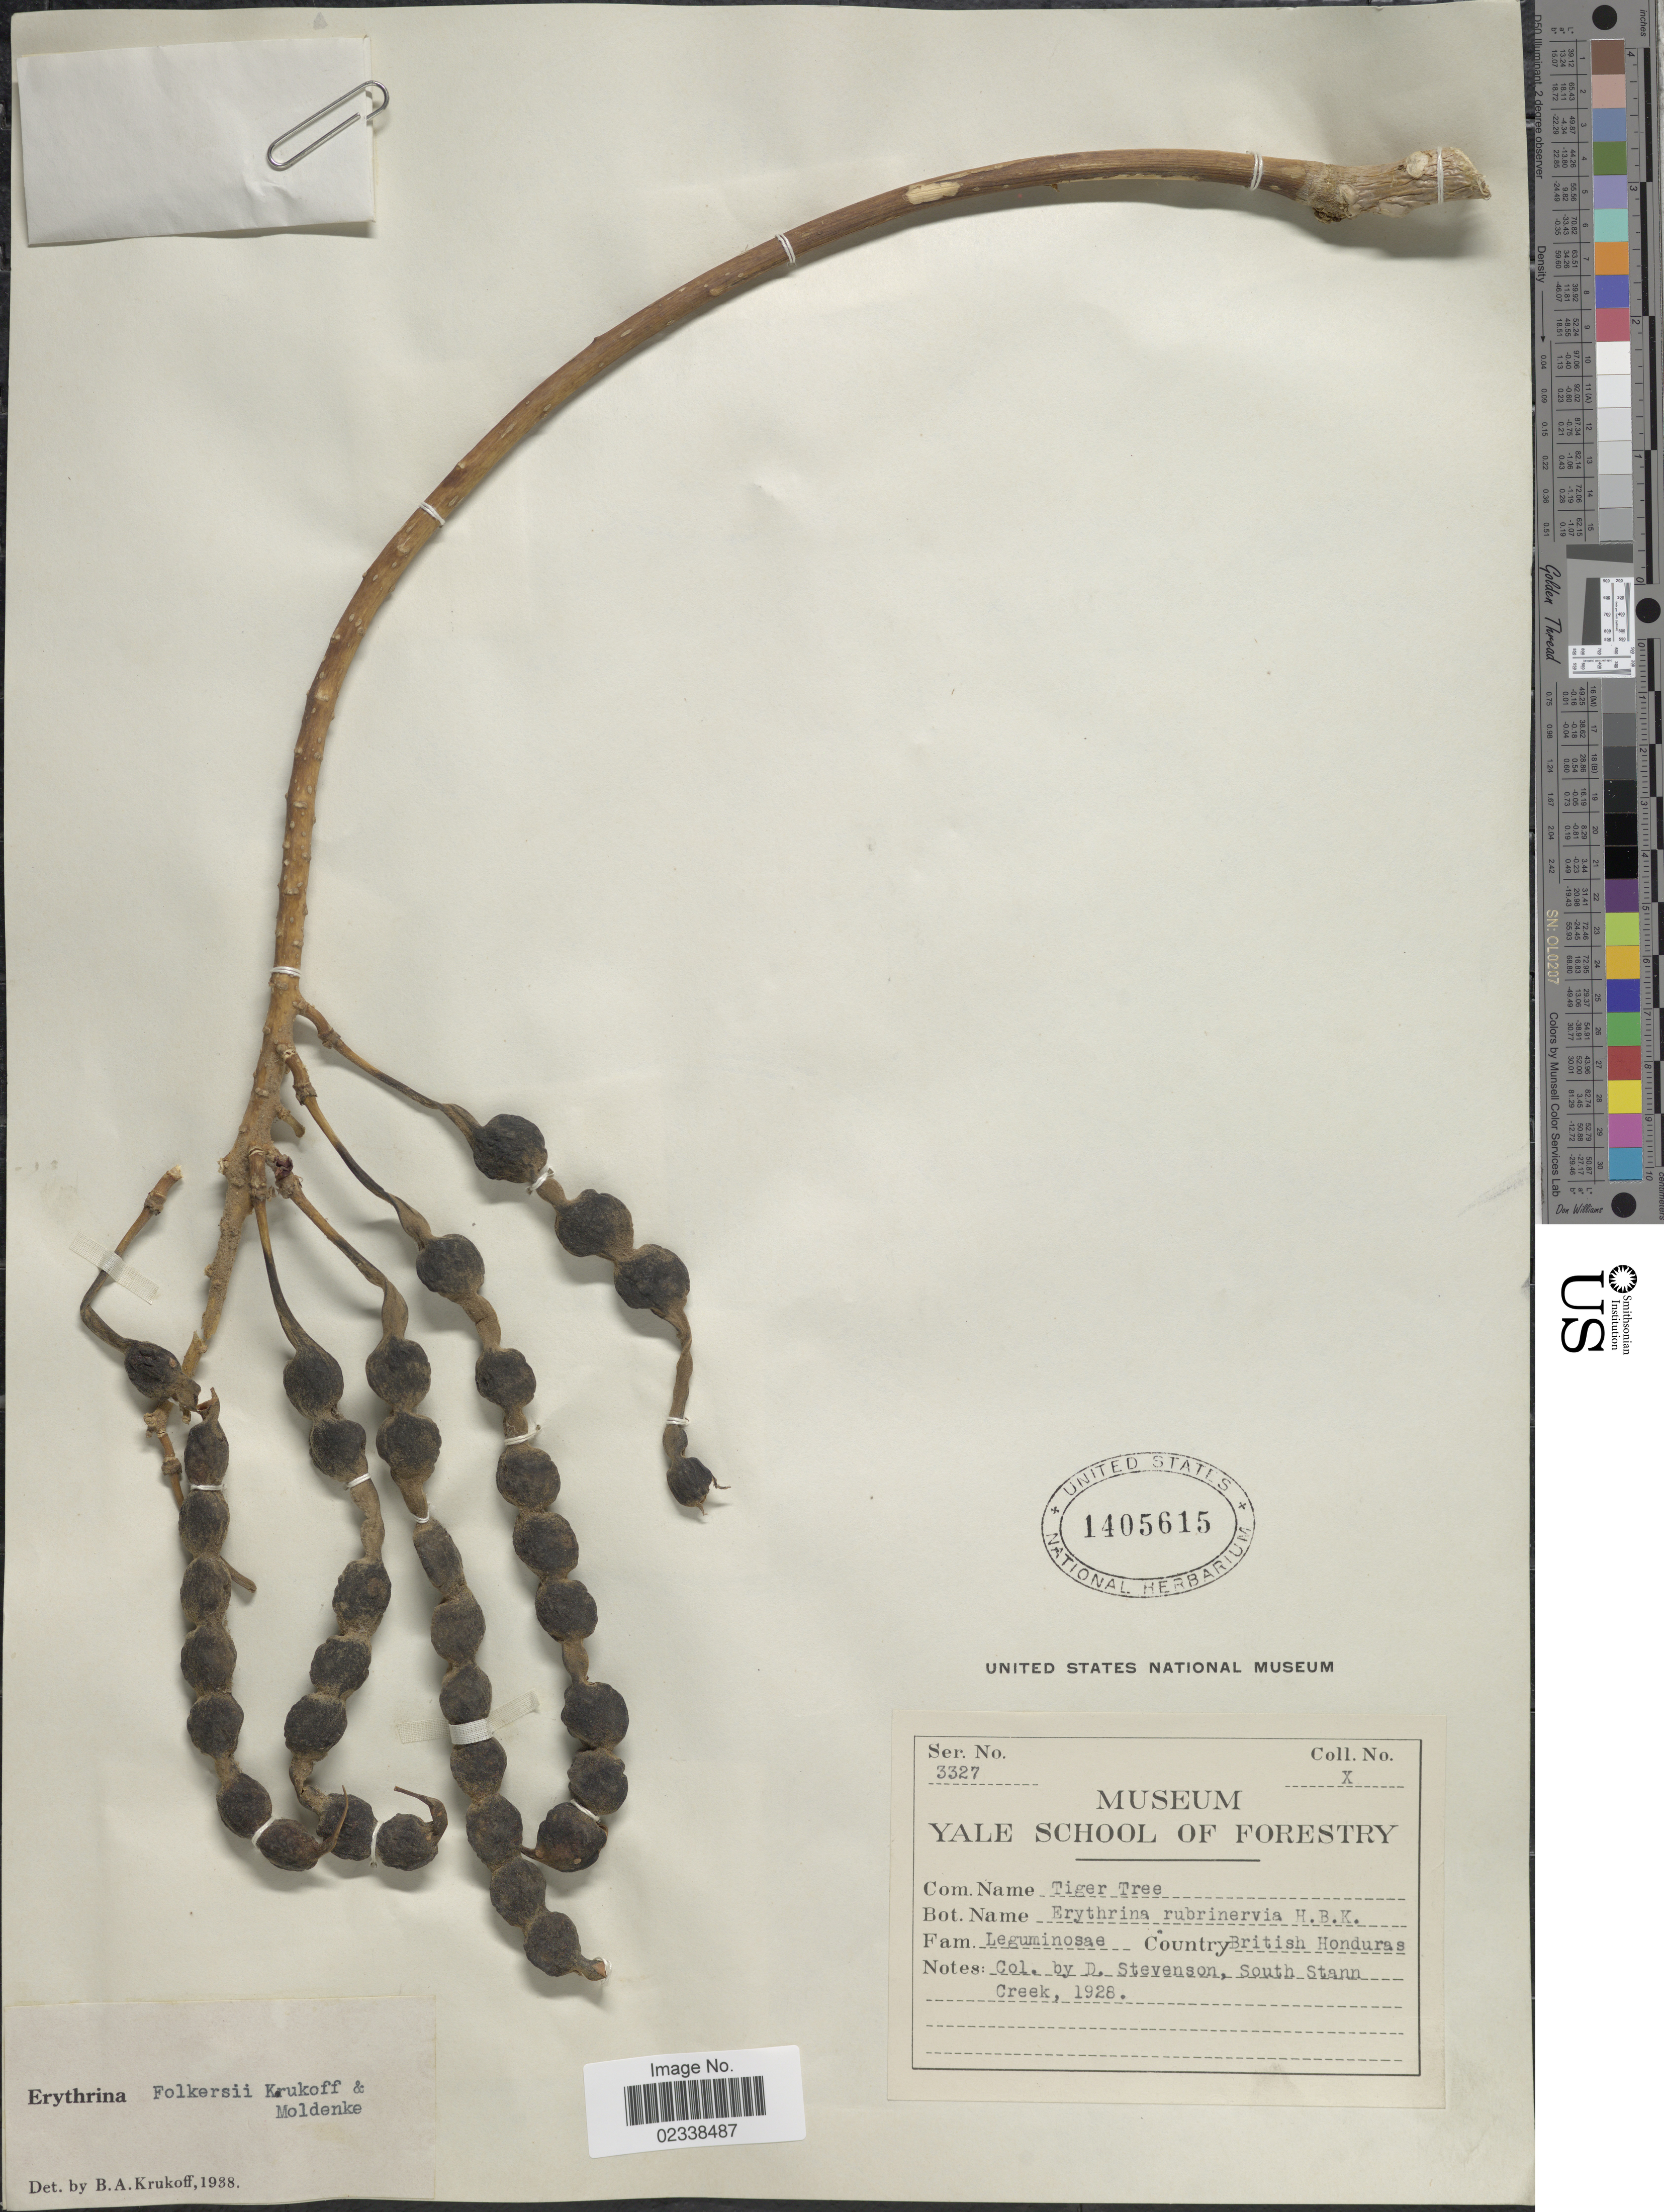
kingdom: Plantae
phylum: Tracheophyta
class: Magnoliopsida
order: Fabales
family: Fabaceae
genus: Erythrina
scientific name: Erythrina folkersii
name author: Krukoff & Moldenke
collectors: D. Stevenson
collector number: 3327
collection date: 1928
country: Belize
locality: British Honduras, South Stann Creek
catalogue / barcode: US 1405615